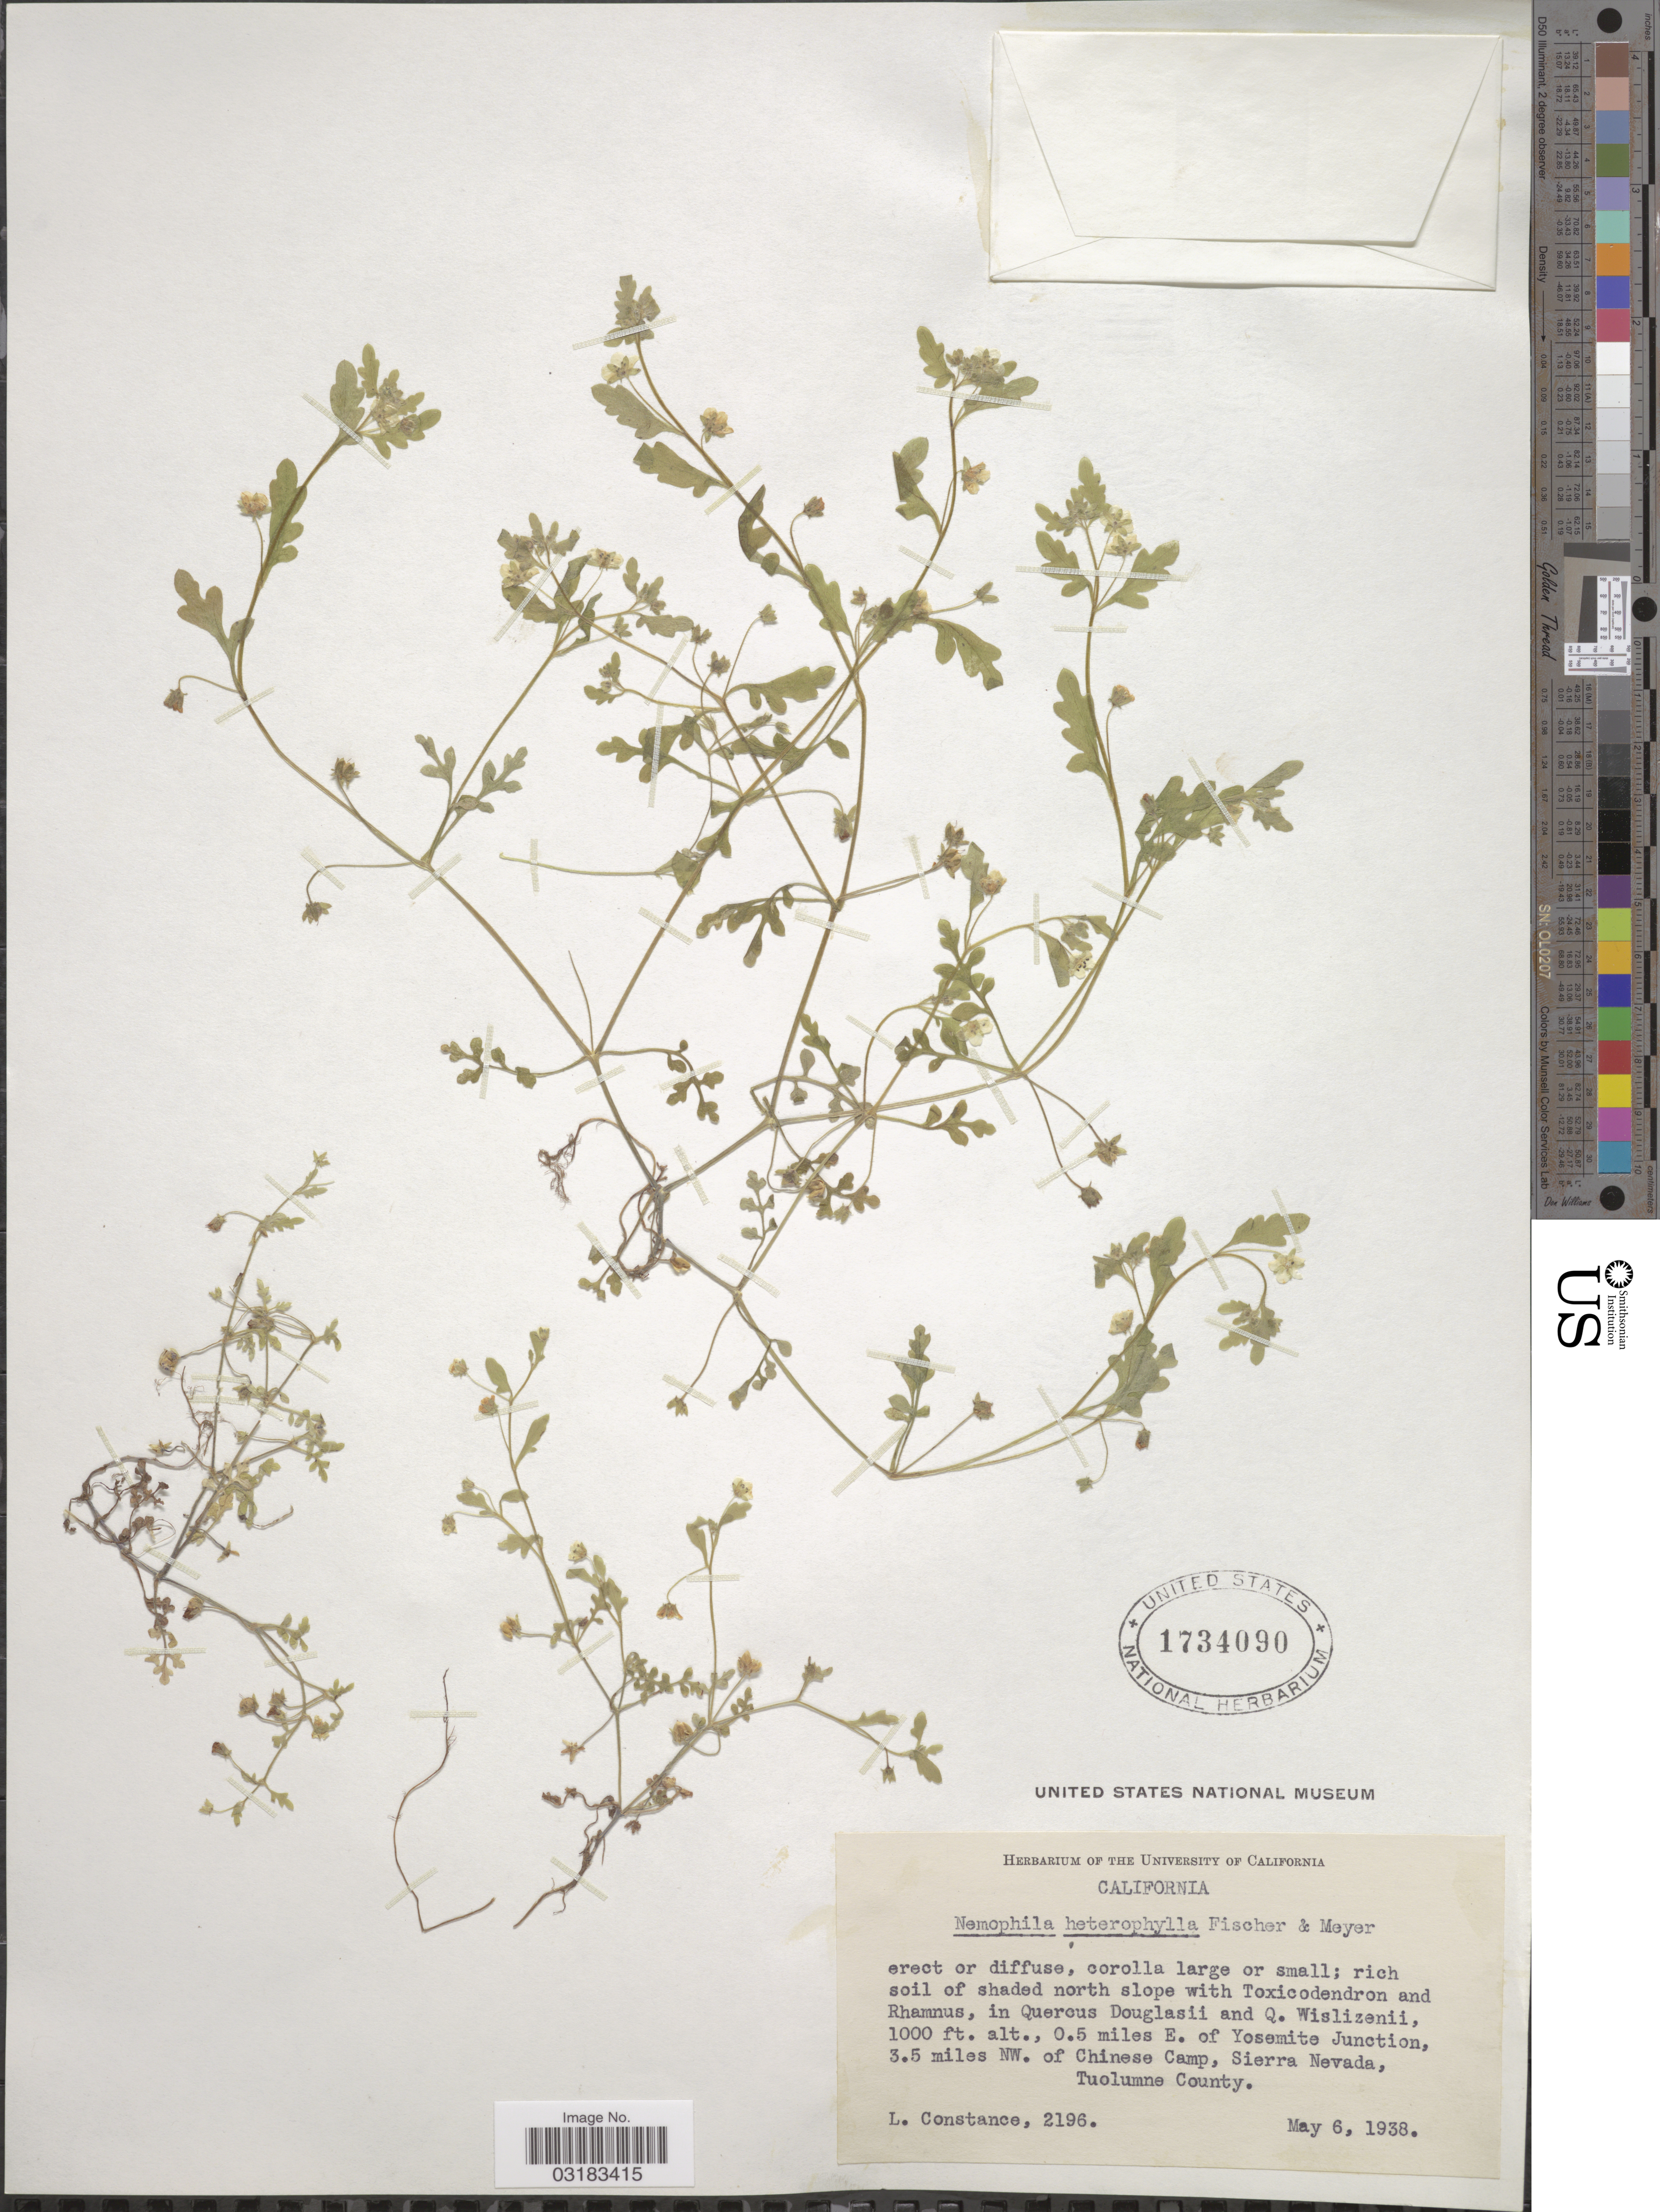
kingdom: Plantae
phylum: Tracheophyta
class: Magnoliopsida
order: Boraginales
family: Hydrophyllaceae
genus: Nemophila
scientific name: Nemophila heterophylla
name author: Fisch. & C.A. Mey.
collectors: L. Constance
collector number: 2196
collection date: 1938-05-06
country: United States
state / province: California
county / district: Tuolumne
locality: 0.5 miles E. of Yosemite Junction, 3.5 miles NW. of Chinese Camp, Sierra Nevada, Tuolumne County.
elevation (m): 305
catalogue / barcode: US 1734090